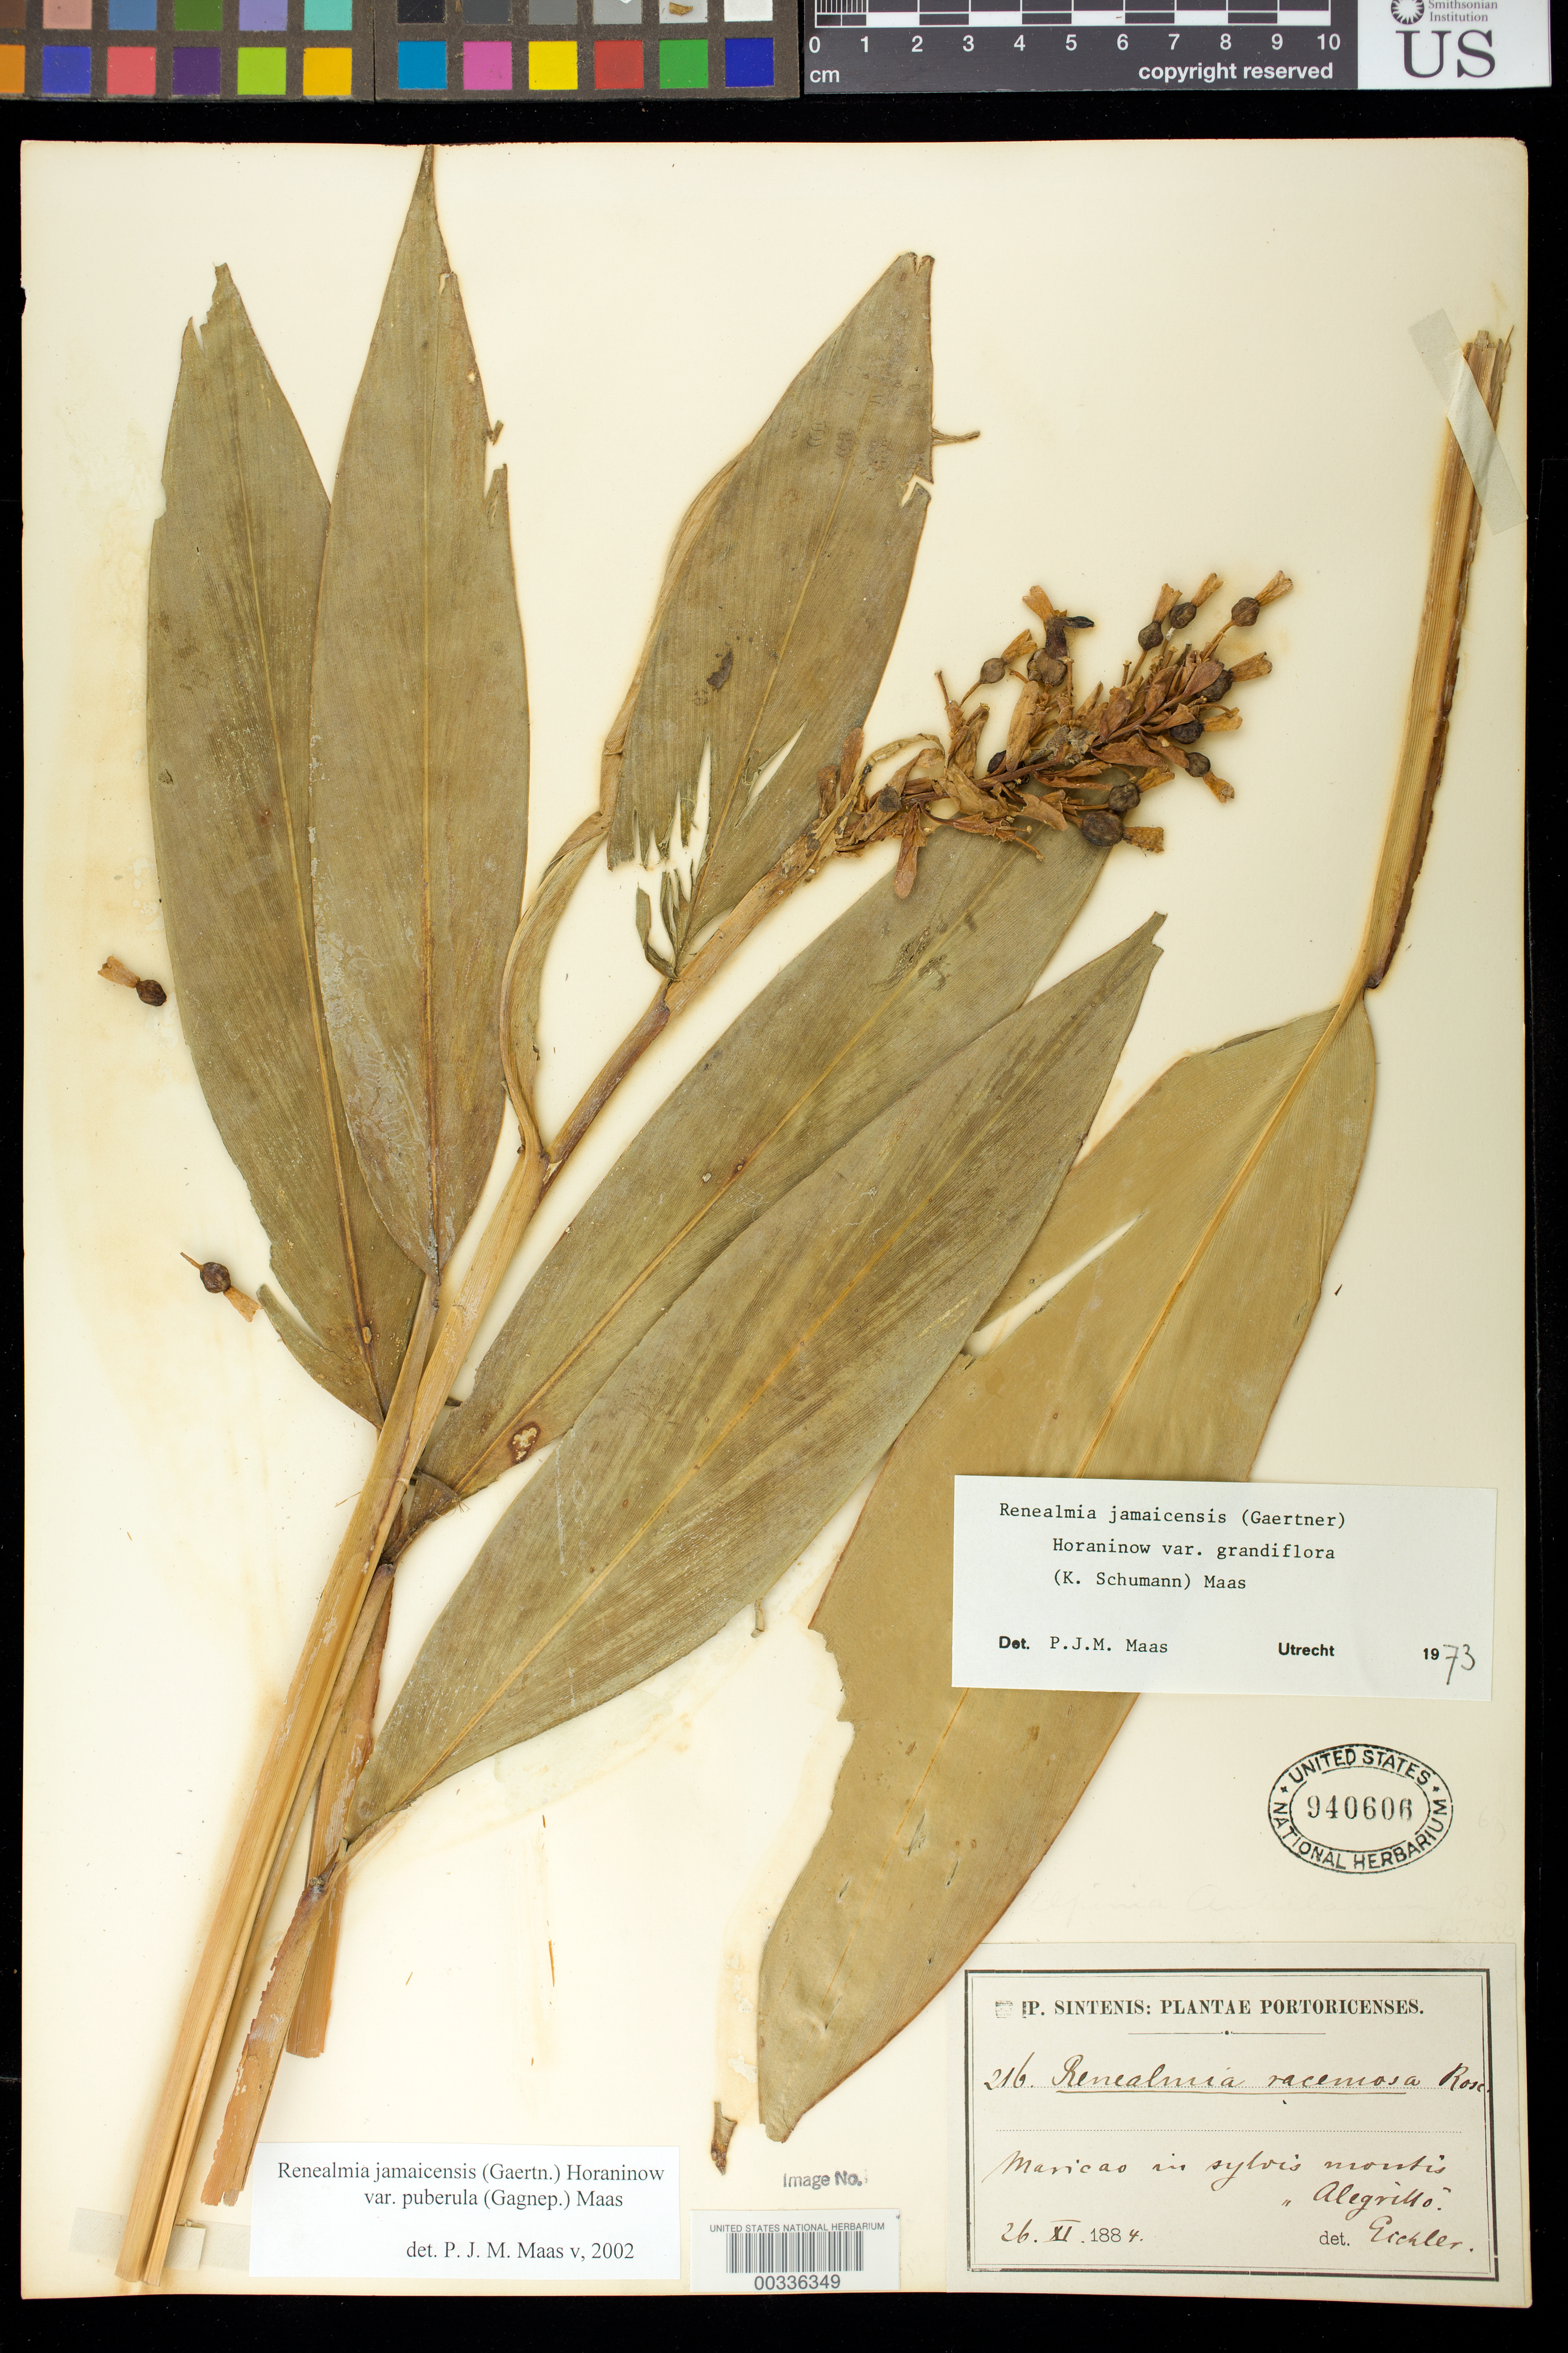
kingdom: Plantae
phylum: Tracheophyta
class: Liliopsida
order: Zingiberales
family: Zingiberaceae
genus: Renealmia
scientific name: Renealmia jamaicensis var. puberula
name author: (Gagnep.) Maas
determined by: Maas, Paul J. M.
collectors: P. Sintenis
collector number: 216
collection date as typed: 26 Nov 1884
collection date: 1884-11-26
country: Puerto Rico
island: Greater Antilles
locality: Maricao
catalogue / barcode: US 940606